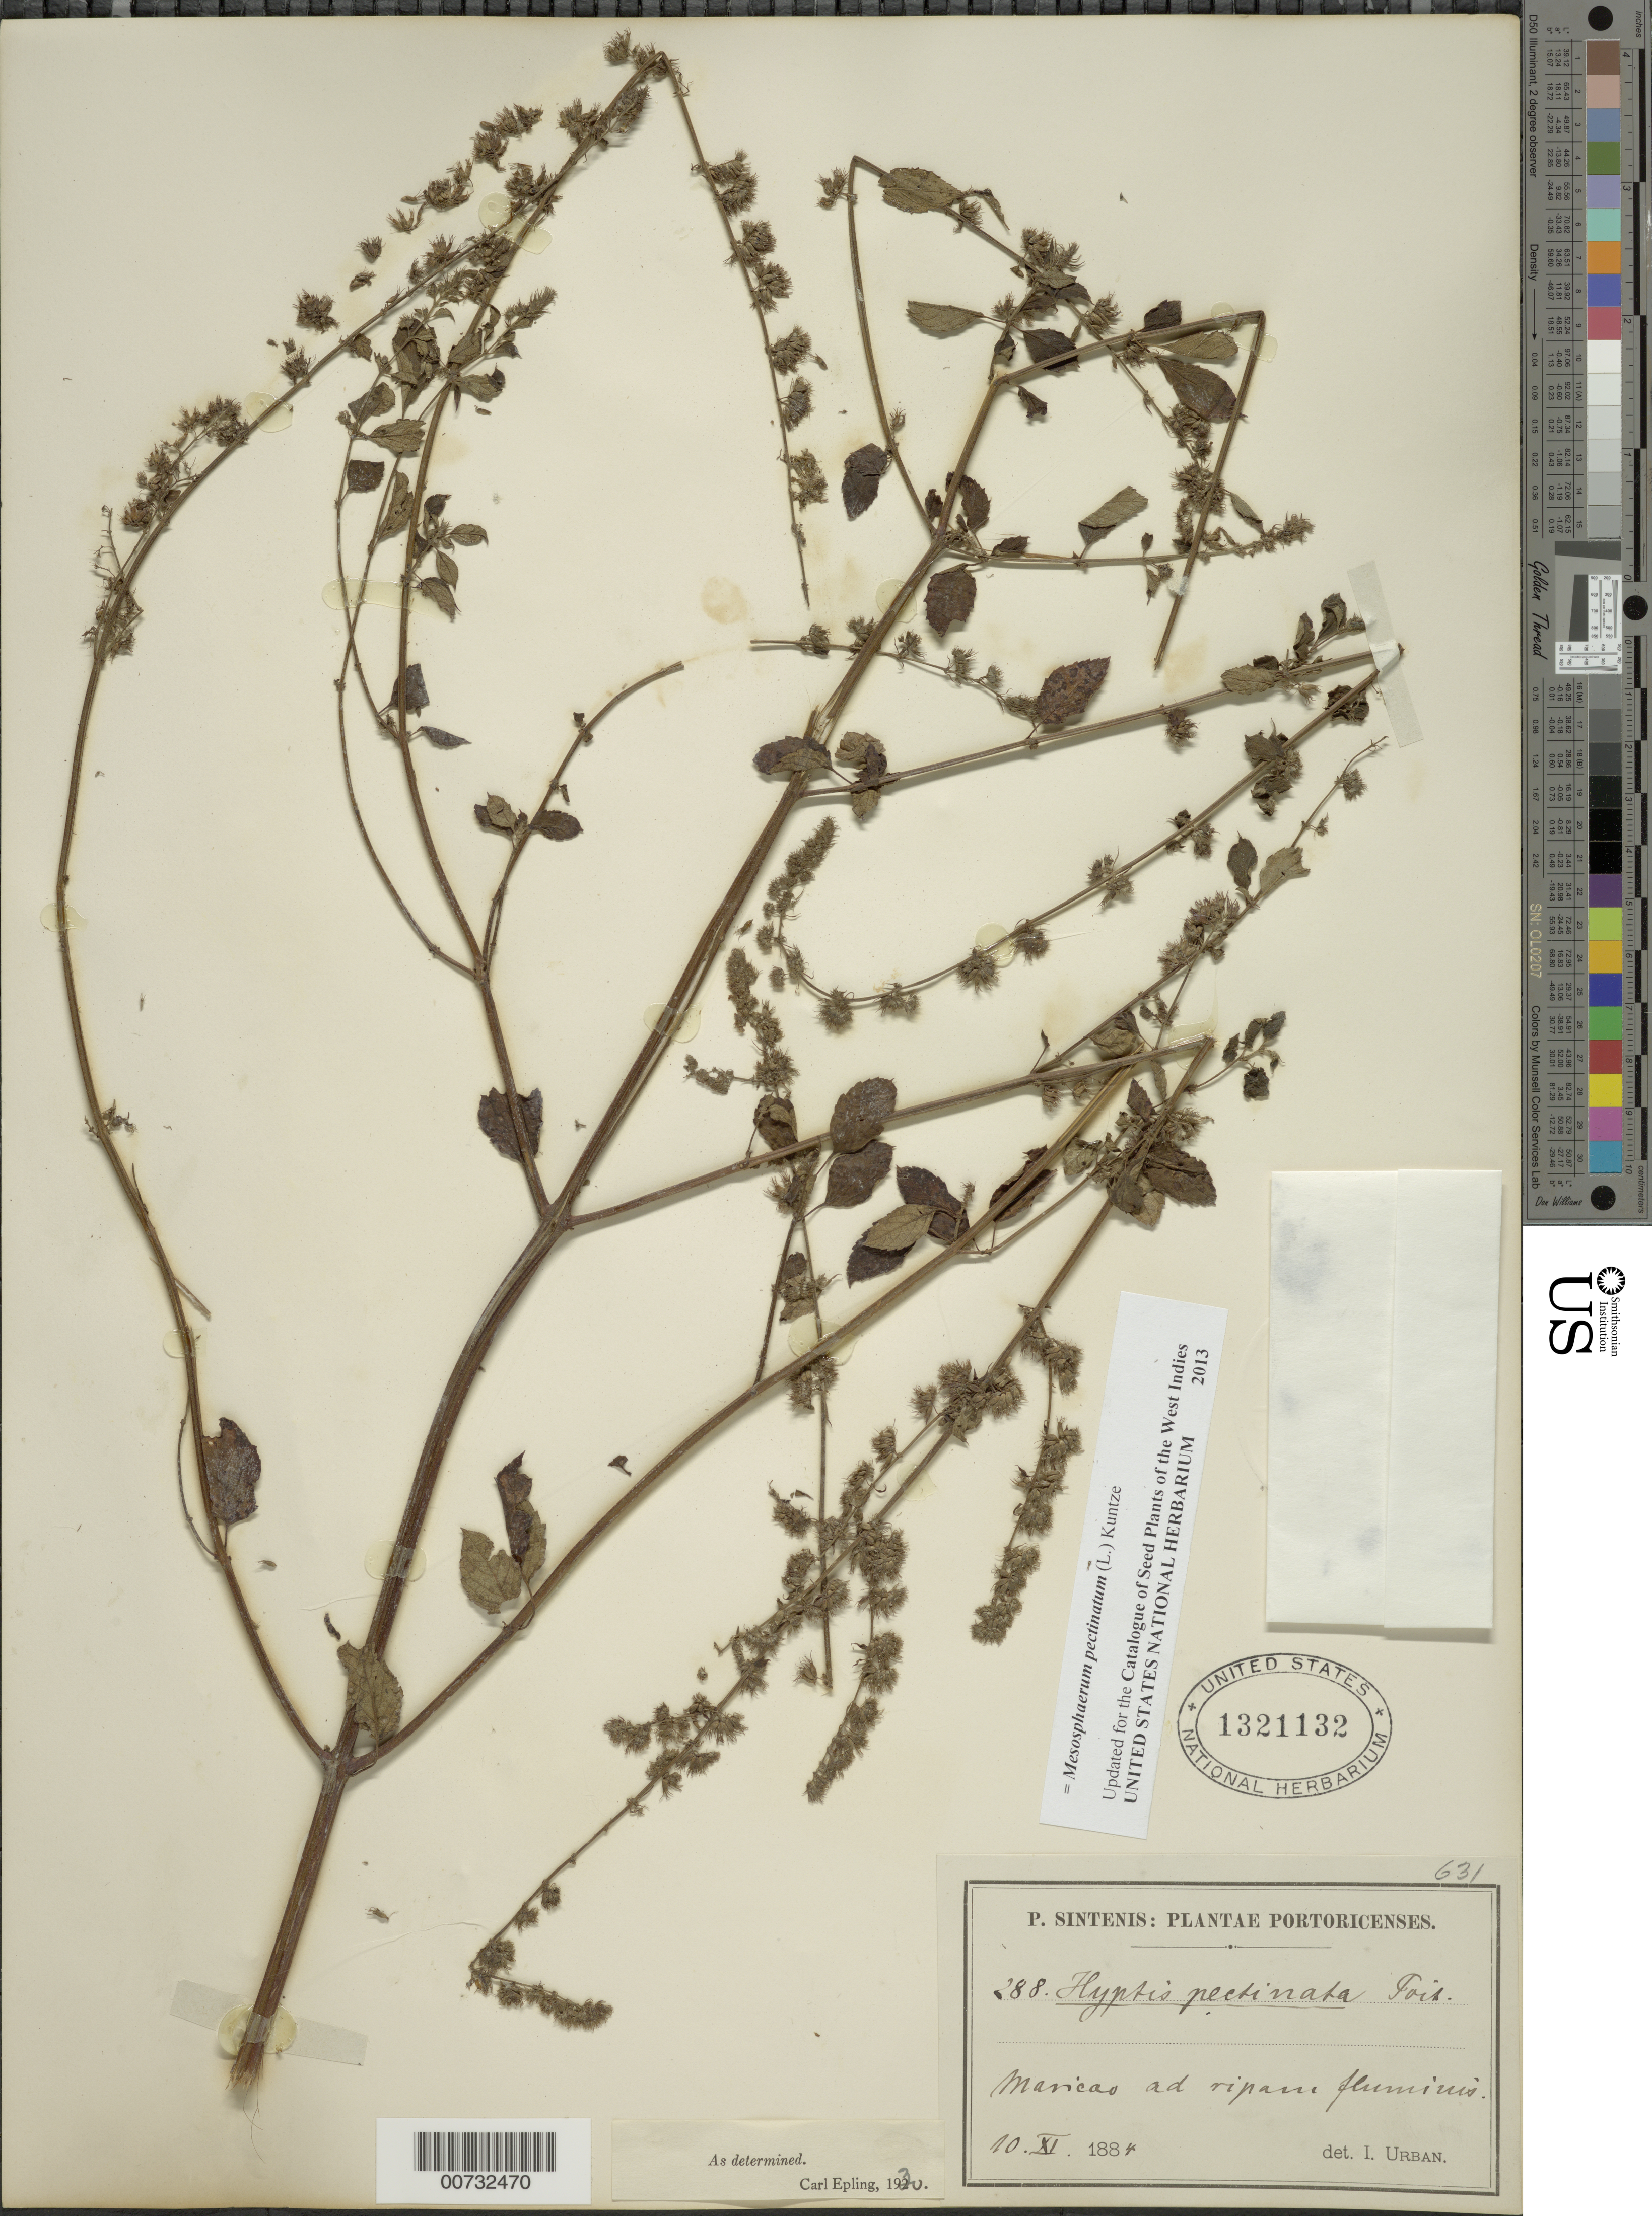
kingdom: Plantae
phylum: Tracheophyta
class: Magnoliopsida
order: Lamiales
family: Lamiaceae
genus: Mesosphaerum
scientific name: Mesosphaerum pectinatum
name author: (L.) Kuntze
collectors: P. Sintenis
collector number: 288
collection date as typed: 10 Nov 1884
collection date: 1884-11-10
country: Puerto Rico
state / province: Maricao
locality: Maricao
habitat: Ad ripam fluminis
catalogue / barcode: US 1321132